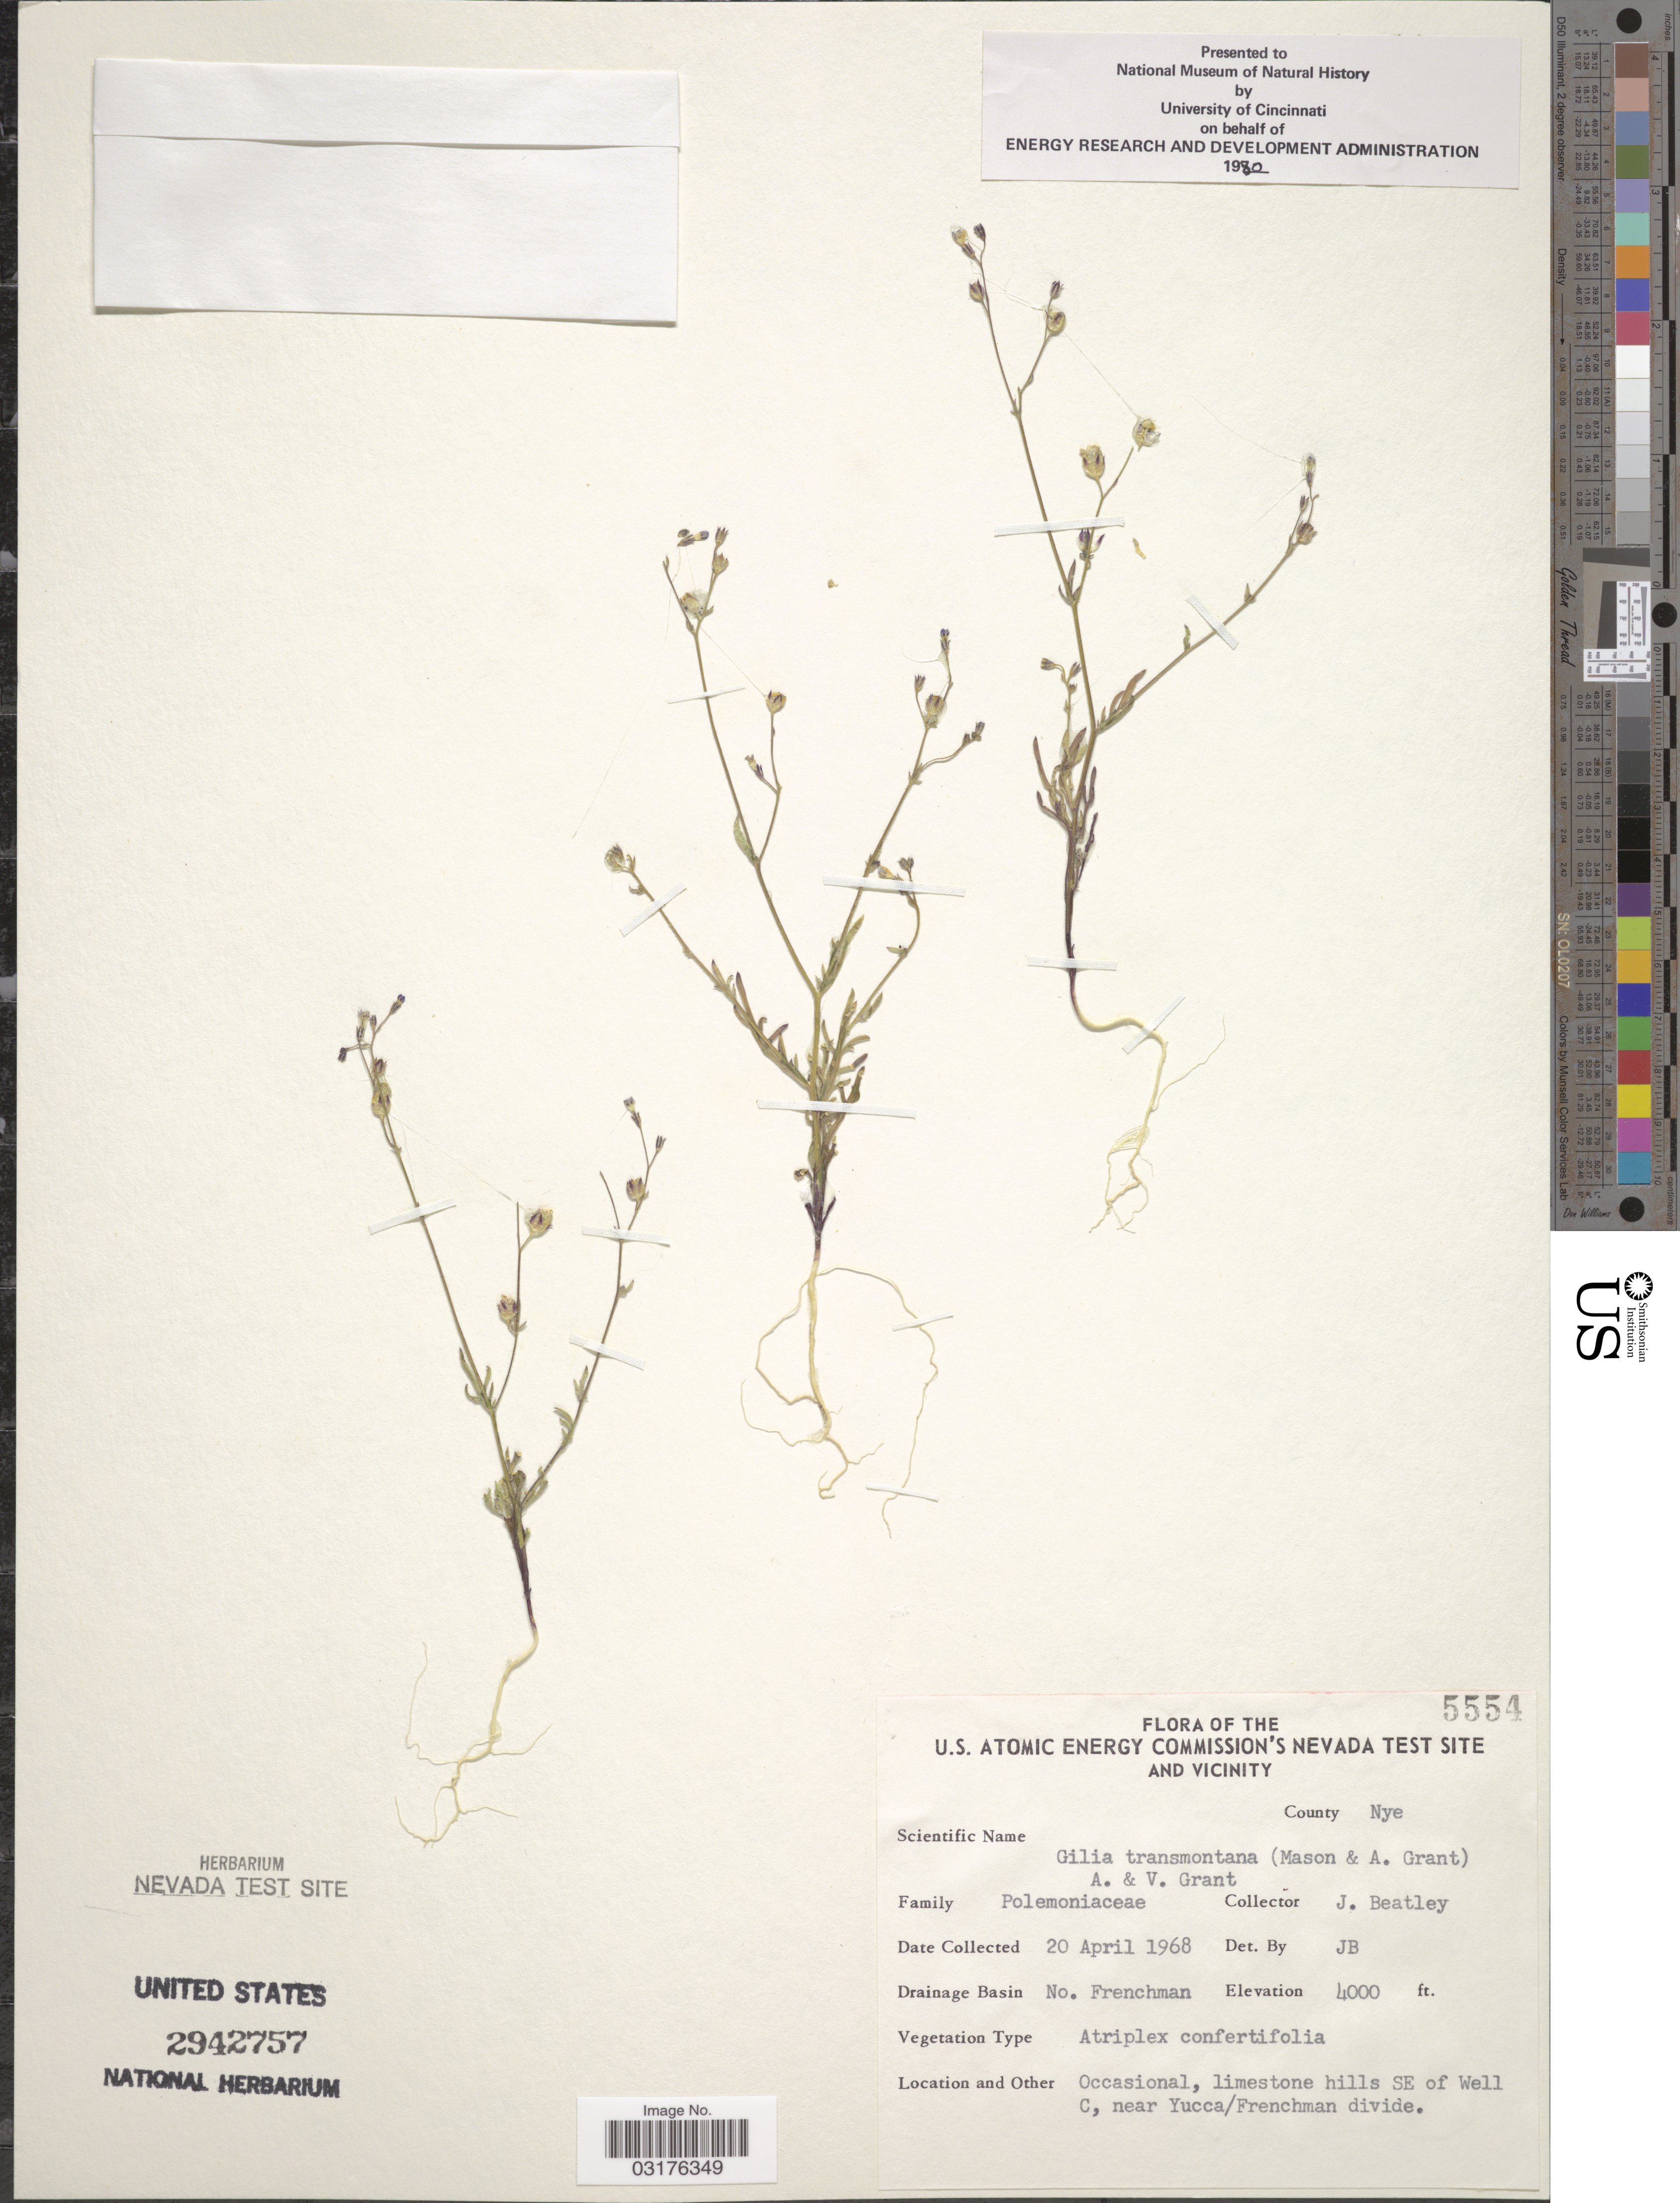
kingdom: Plantae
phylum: Tracheophyta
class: Magnoliopsida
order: Ericales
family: Polemoniaceae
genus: Gilia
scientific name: Gilia transmontana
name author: (H. Mason & A.D. Grant) A.D. Grant & V.E. Grant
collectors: J. C. Beatley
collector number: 5554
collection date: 1968-04-20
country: United States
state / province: Nevada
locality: U.S. Atomic Energy Commission's Nevada Test Site and Vicinity, County Nye, Drainage Basin No. Frenchman, Occasional, limestone hills SE of Well C, near Yucca/Frenchman divide.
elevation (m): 1219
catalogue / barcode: US 2942757